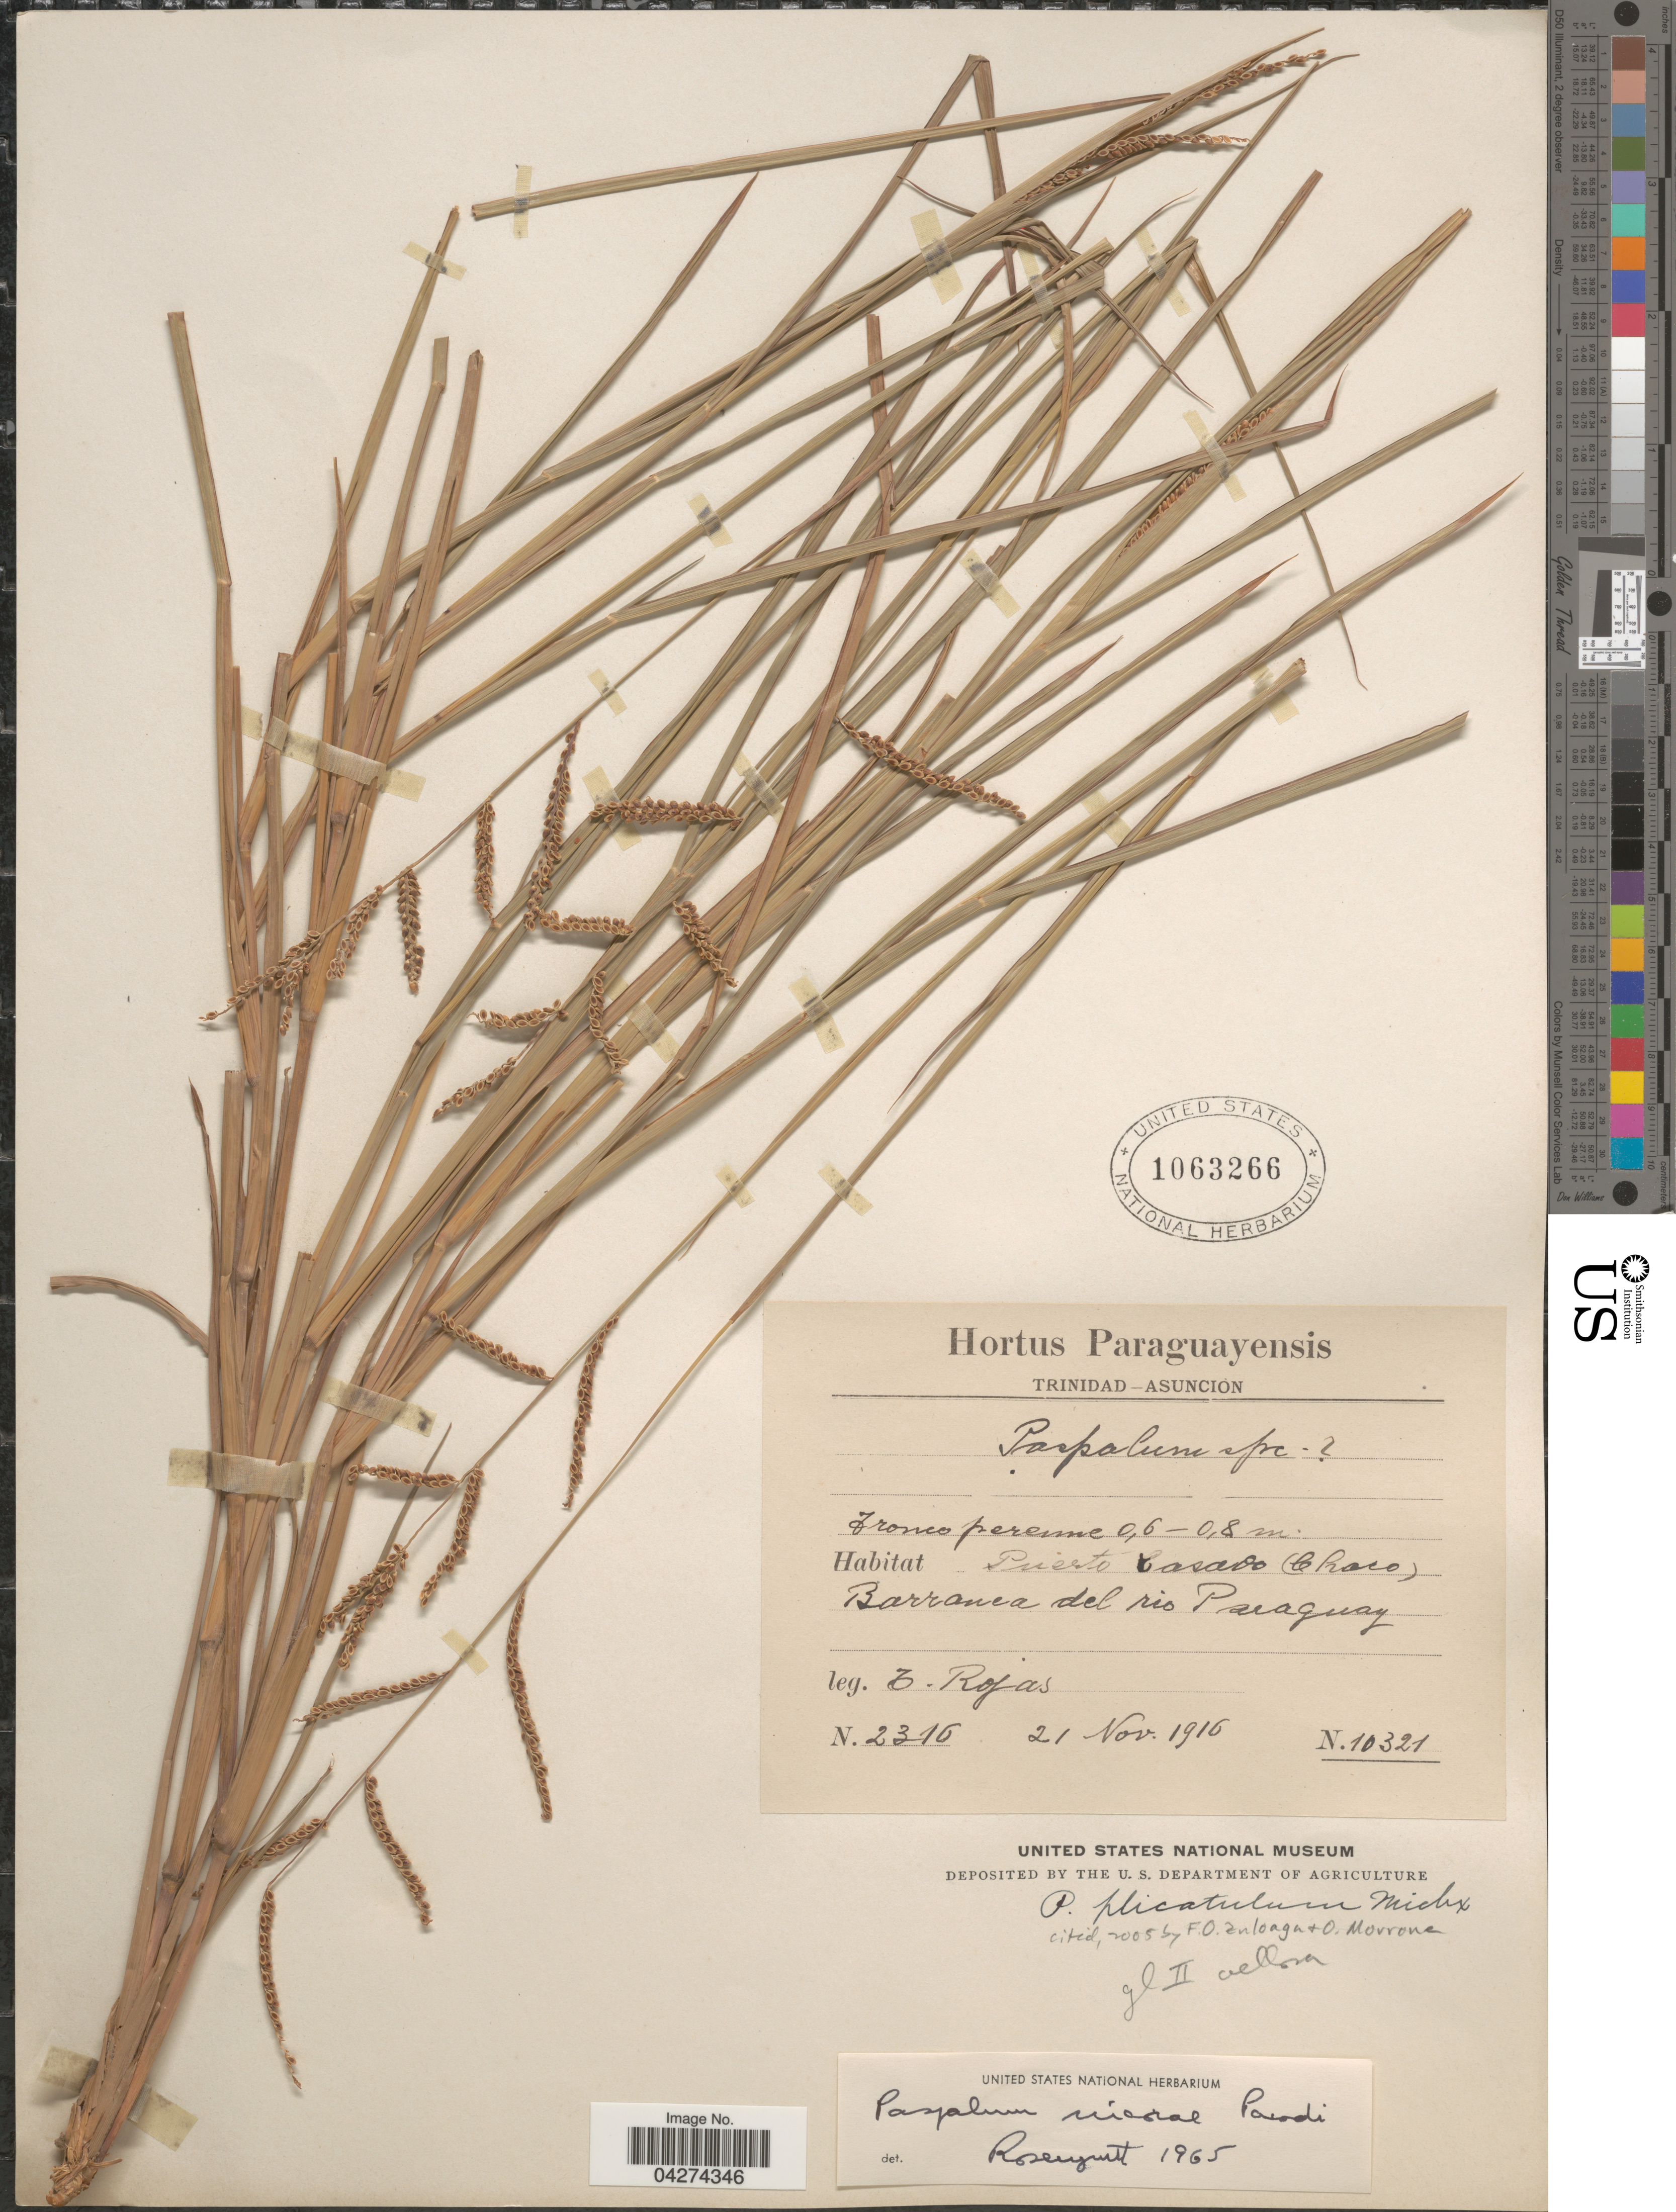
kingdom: Plantae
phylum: Tracheophyta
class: Liliopsida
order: Poales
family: Poaceae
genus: Paspalum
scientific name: Paspalum plicatulum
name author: Michx.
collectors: E. Rojas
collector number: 2316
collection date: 1916-11-21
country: Paraguay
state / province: Asuncion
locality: Prierto Casado (Chaco). Barranca del rio Paraguay.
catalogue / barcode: US 1063266